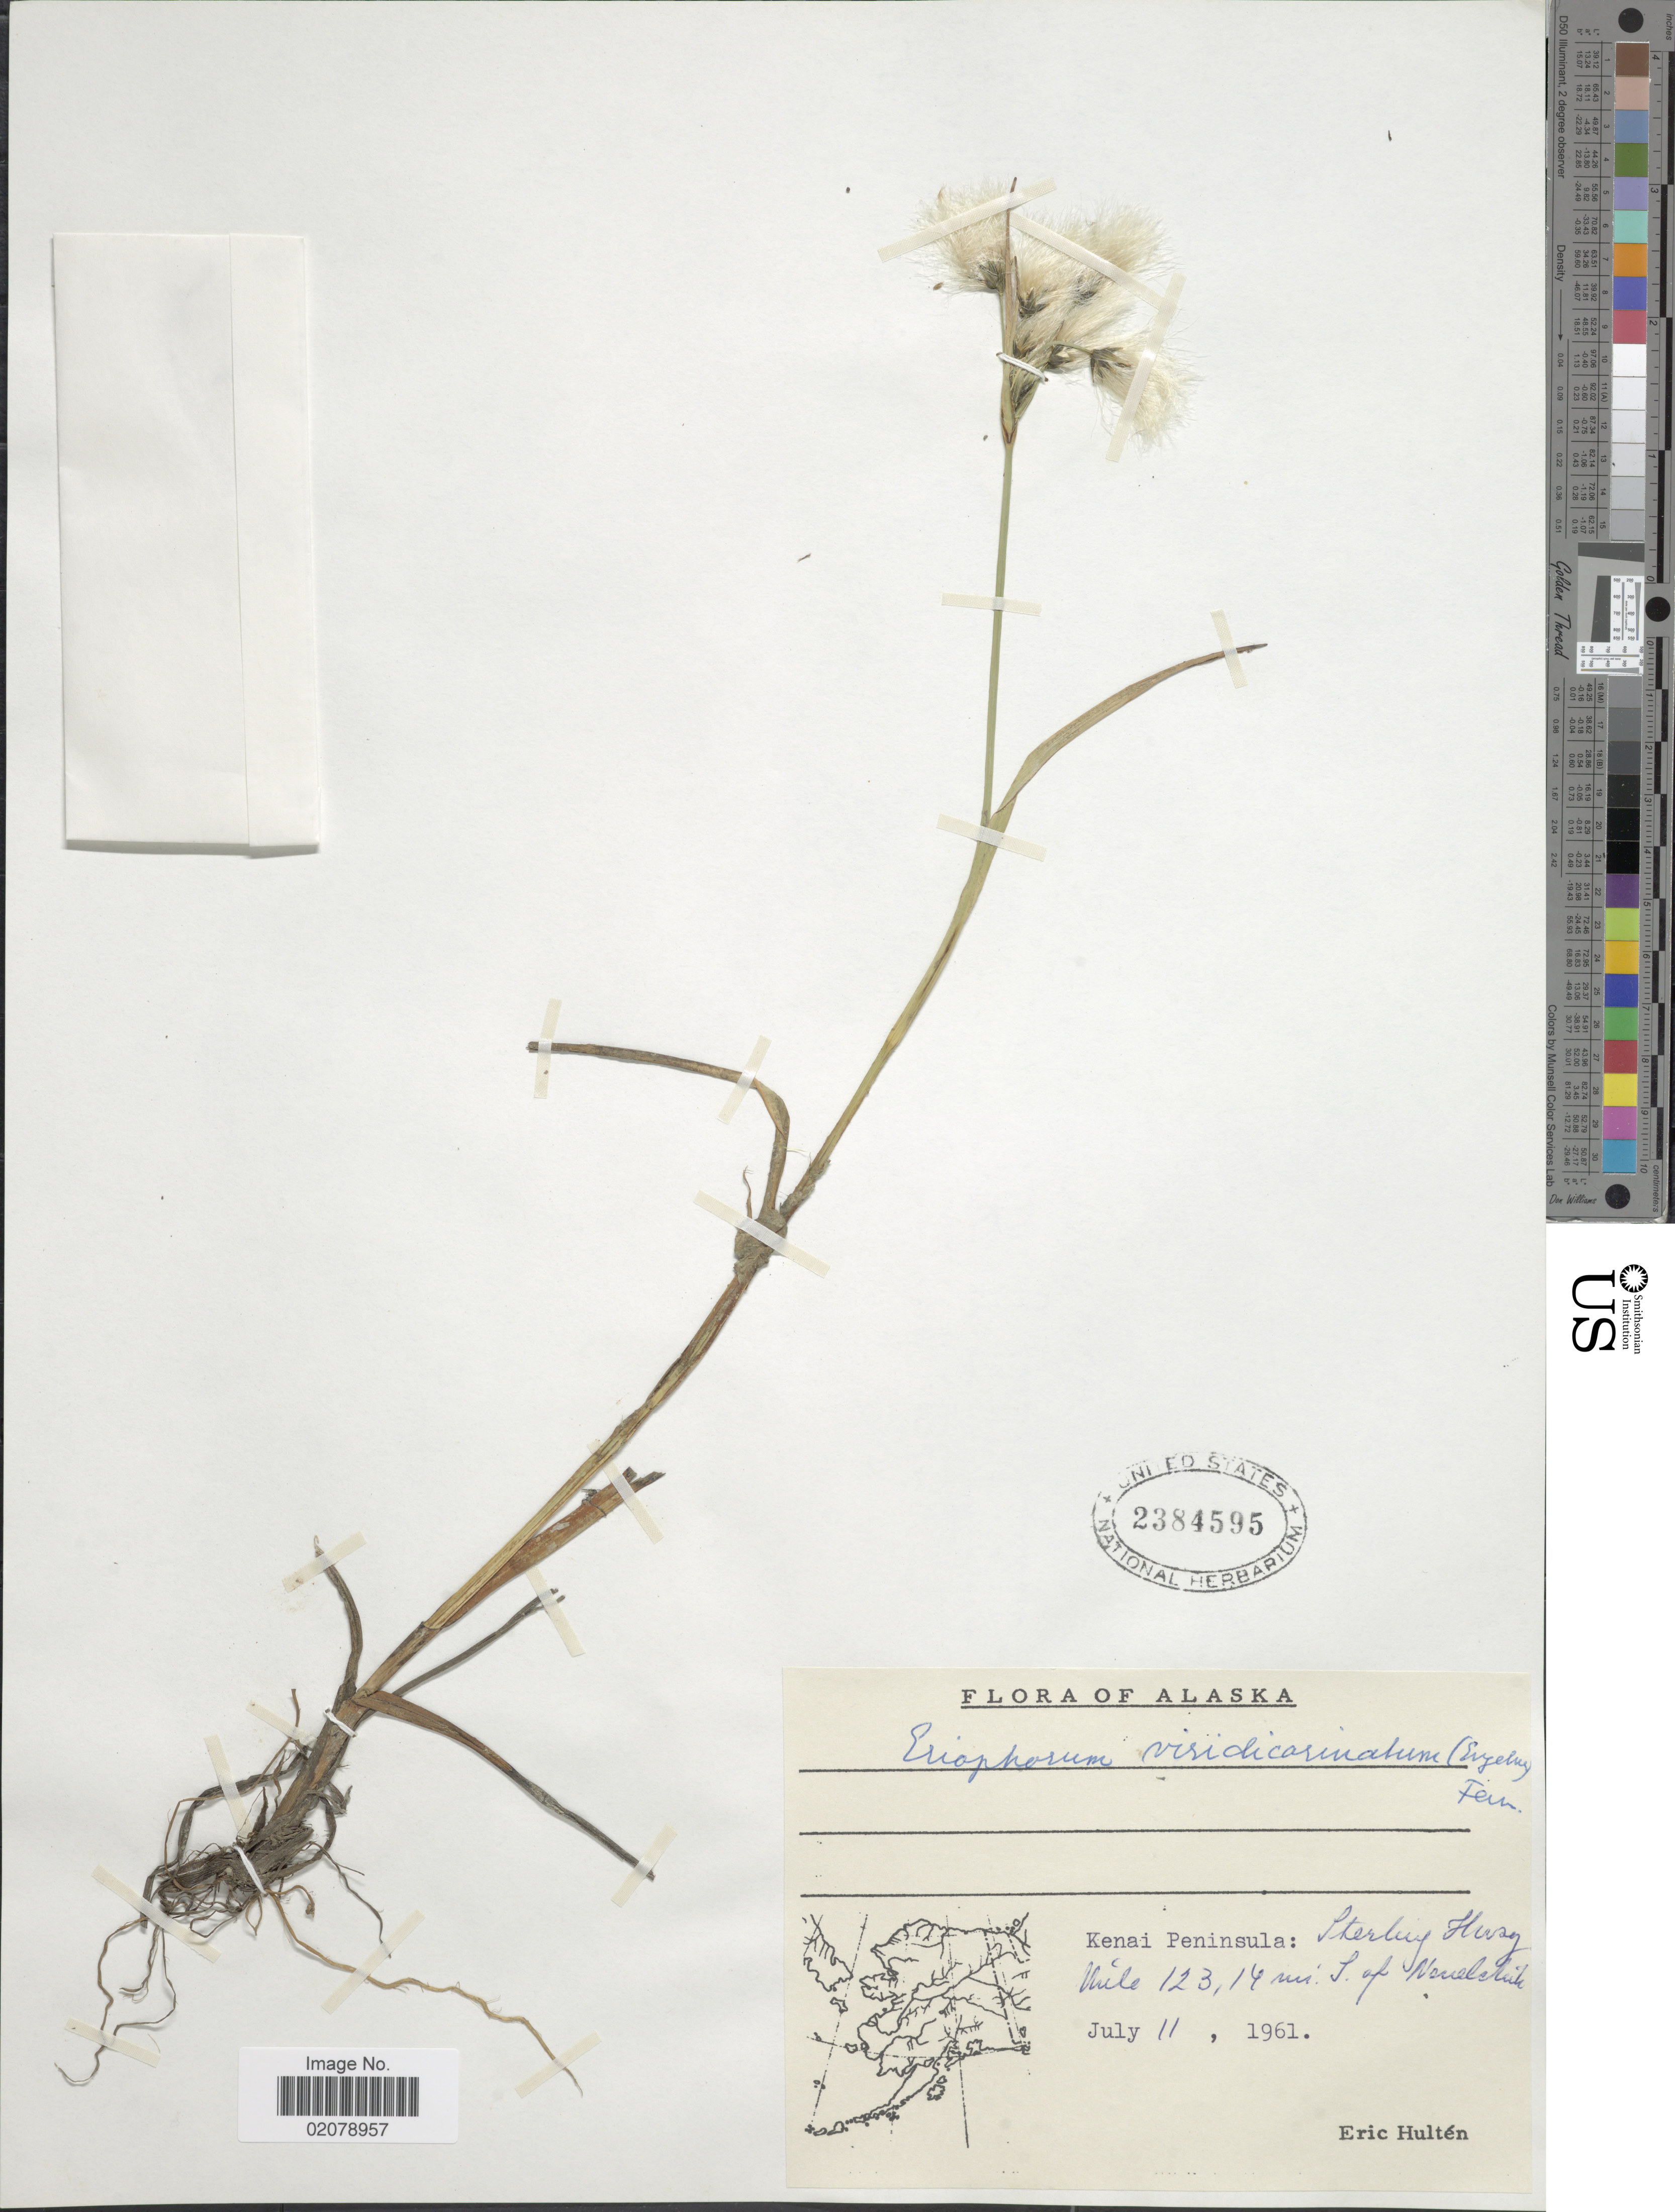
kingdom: Plantae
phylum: Tracheophyta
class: Liliopsida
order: Poales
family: Cyperaceae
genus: Eriophorum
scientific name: Eriophorum viridicarinatum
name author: (Englem.) Fernald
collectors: E. G. Hultén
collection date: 1961-07-11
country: United States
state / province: Alaska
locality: Kenai Peninsula, Sterling Hwy, Mile 123, 14 mi. S. of Nenelchik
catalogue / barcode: US 2384595